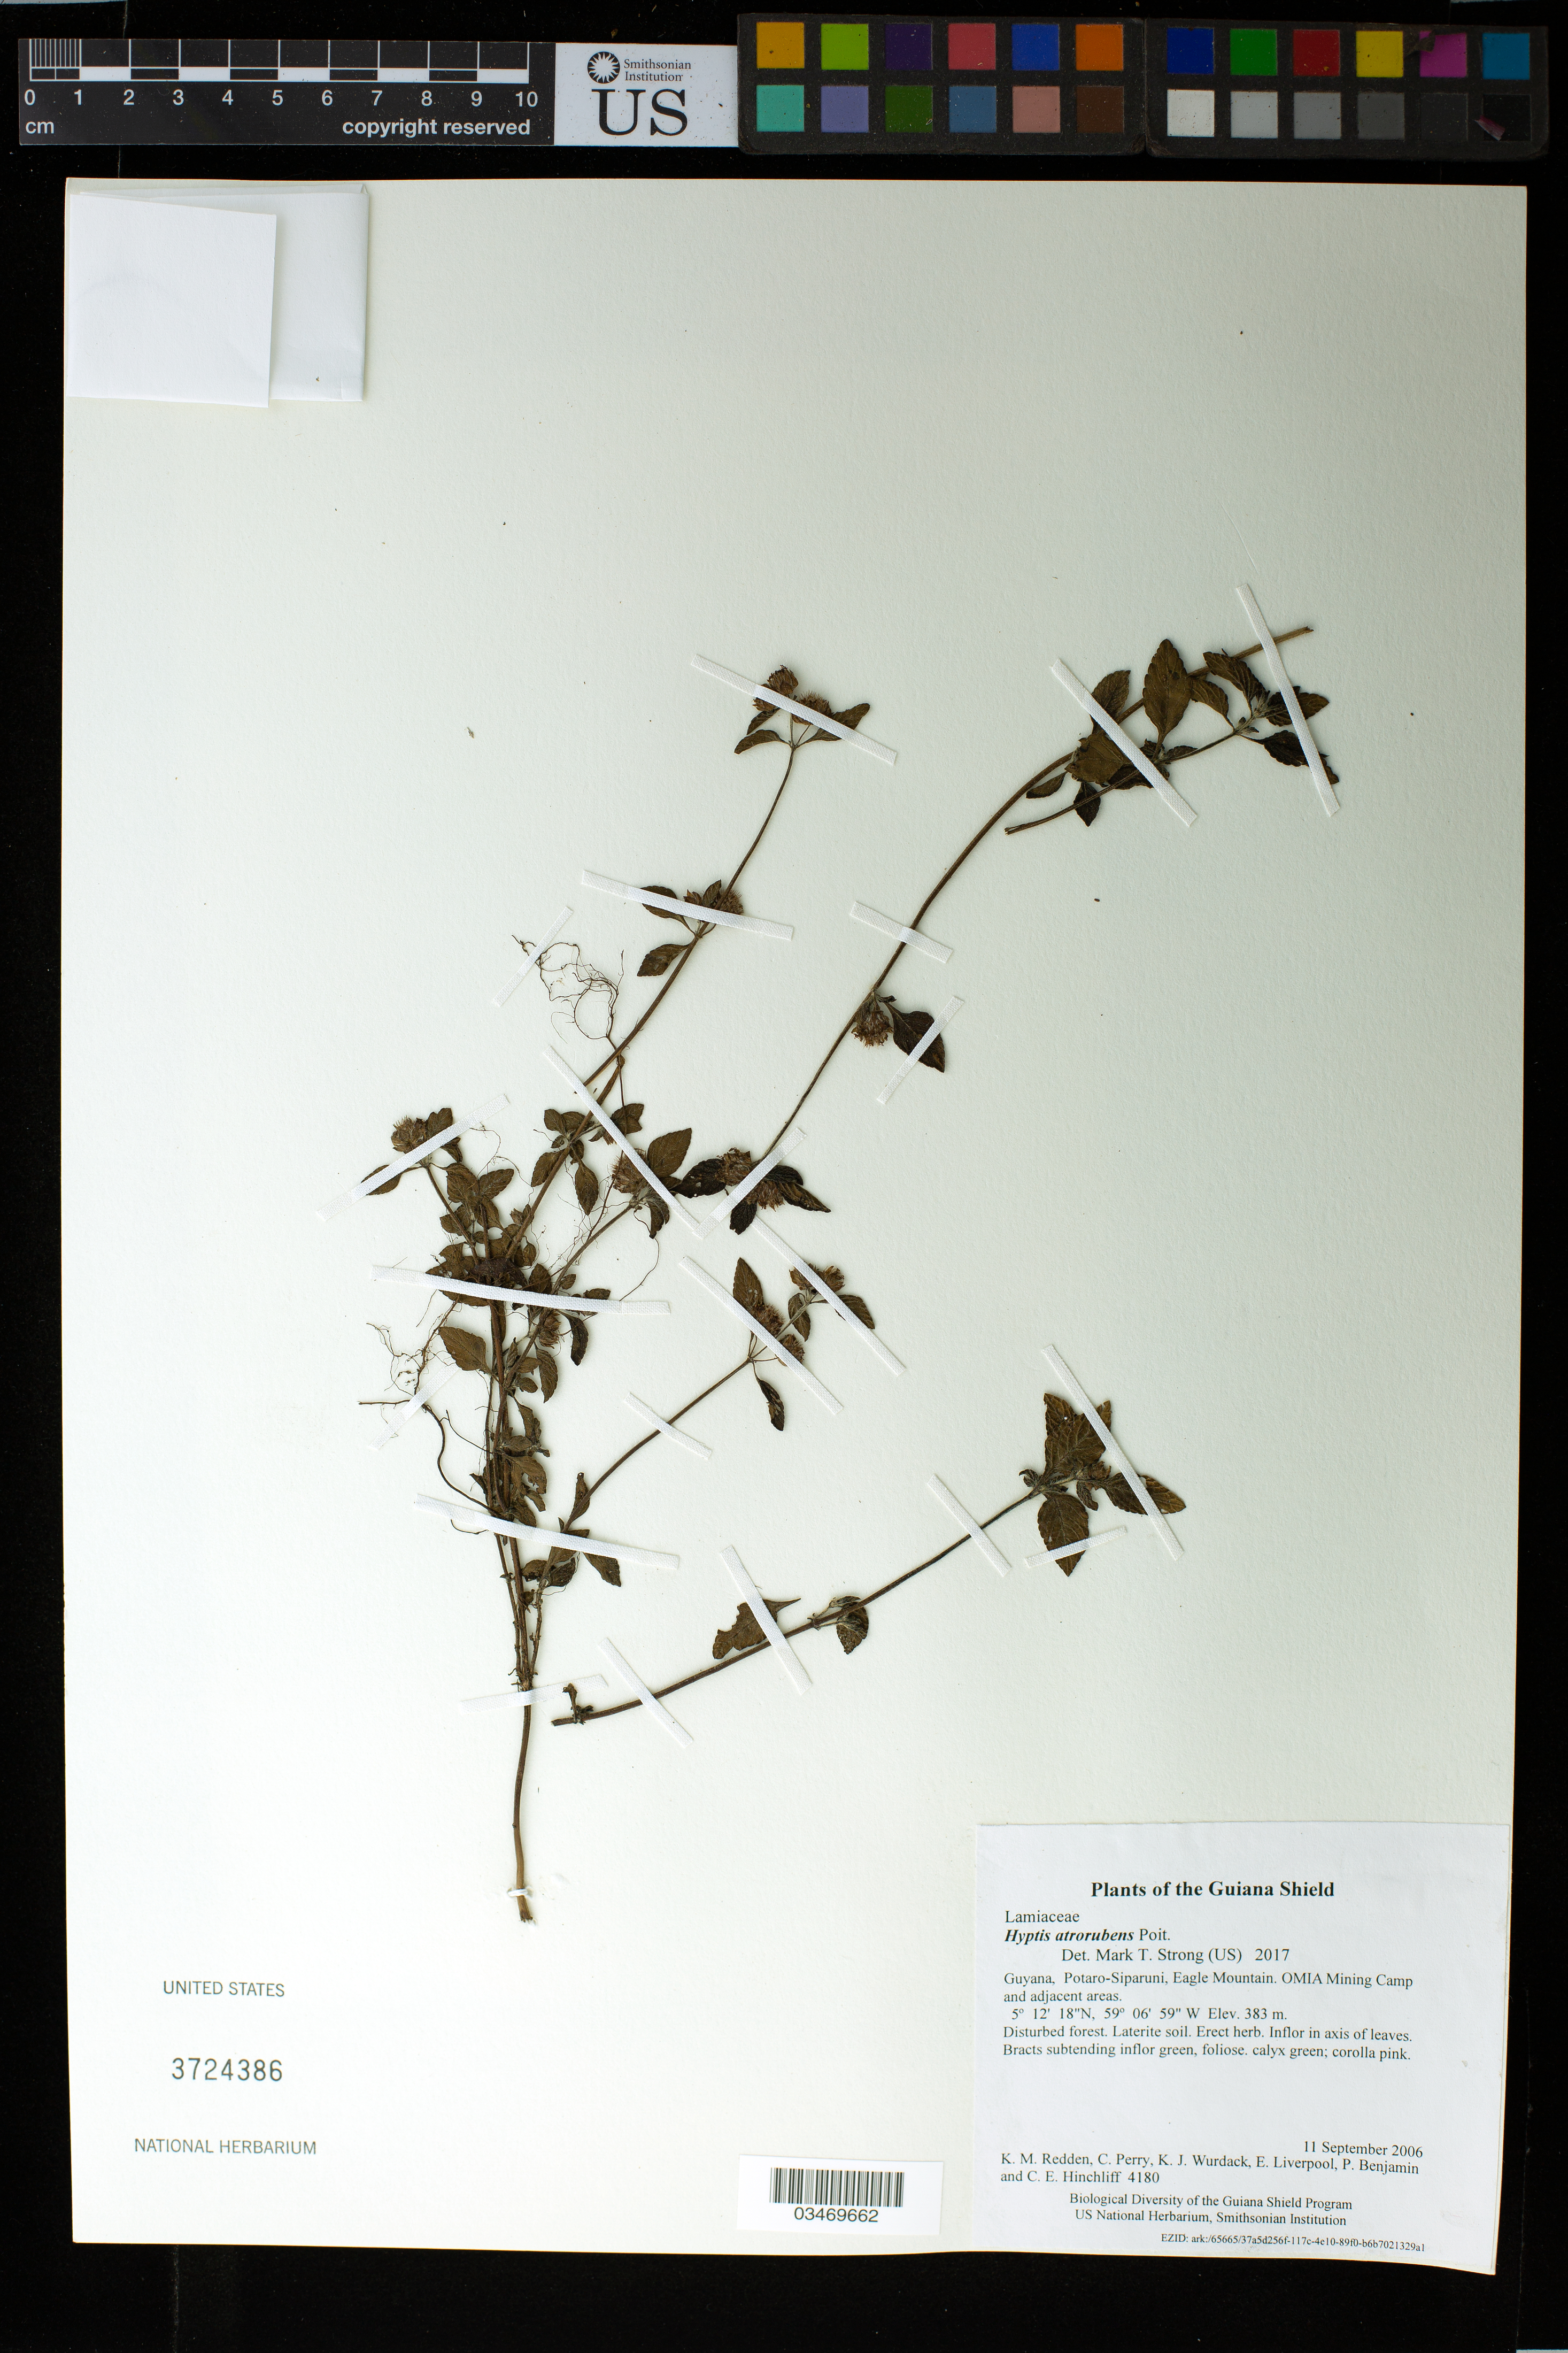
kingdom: Plantae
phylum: Tracheophyta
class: Magnoliopsida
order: Lamiales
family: Lamiaceae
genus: Hyptis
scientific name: Hyptis atrorubens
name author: Poit.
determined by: Strong, M. T., (US), Smithsonian Institution - National Museum of Natural History (UNITED STATES)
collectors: K. M. Redden, C. Perry, K. Wurdack, E. Liverpool, P. Benjamin & C. E. Hinchliff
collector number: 4180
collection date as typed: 11 September 2006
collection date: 2006-09-11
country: Guyana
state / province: Potaro-Siparuni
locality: Eagle Mountain. OMIA Mining Camp and adjacent areas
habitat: Disturbed forest. Laterite soil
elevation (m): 383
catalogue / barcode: US 3724386